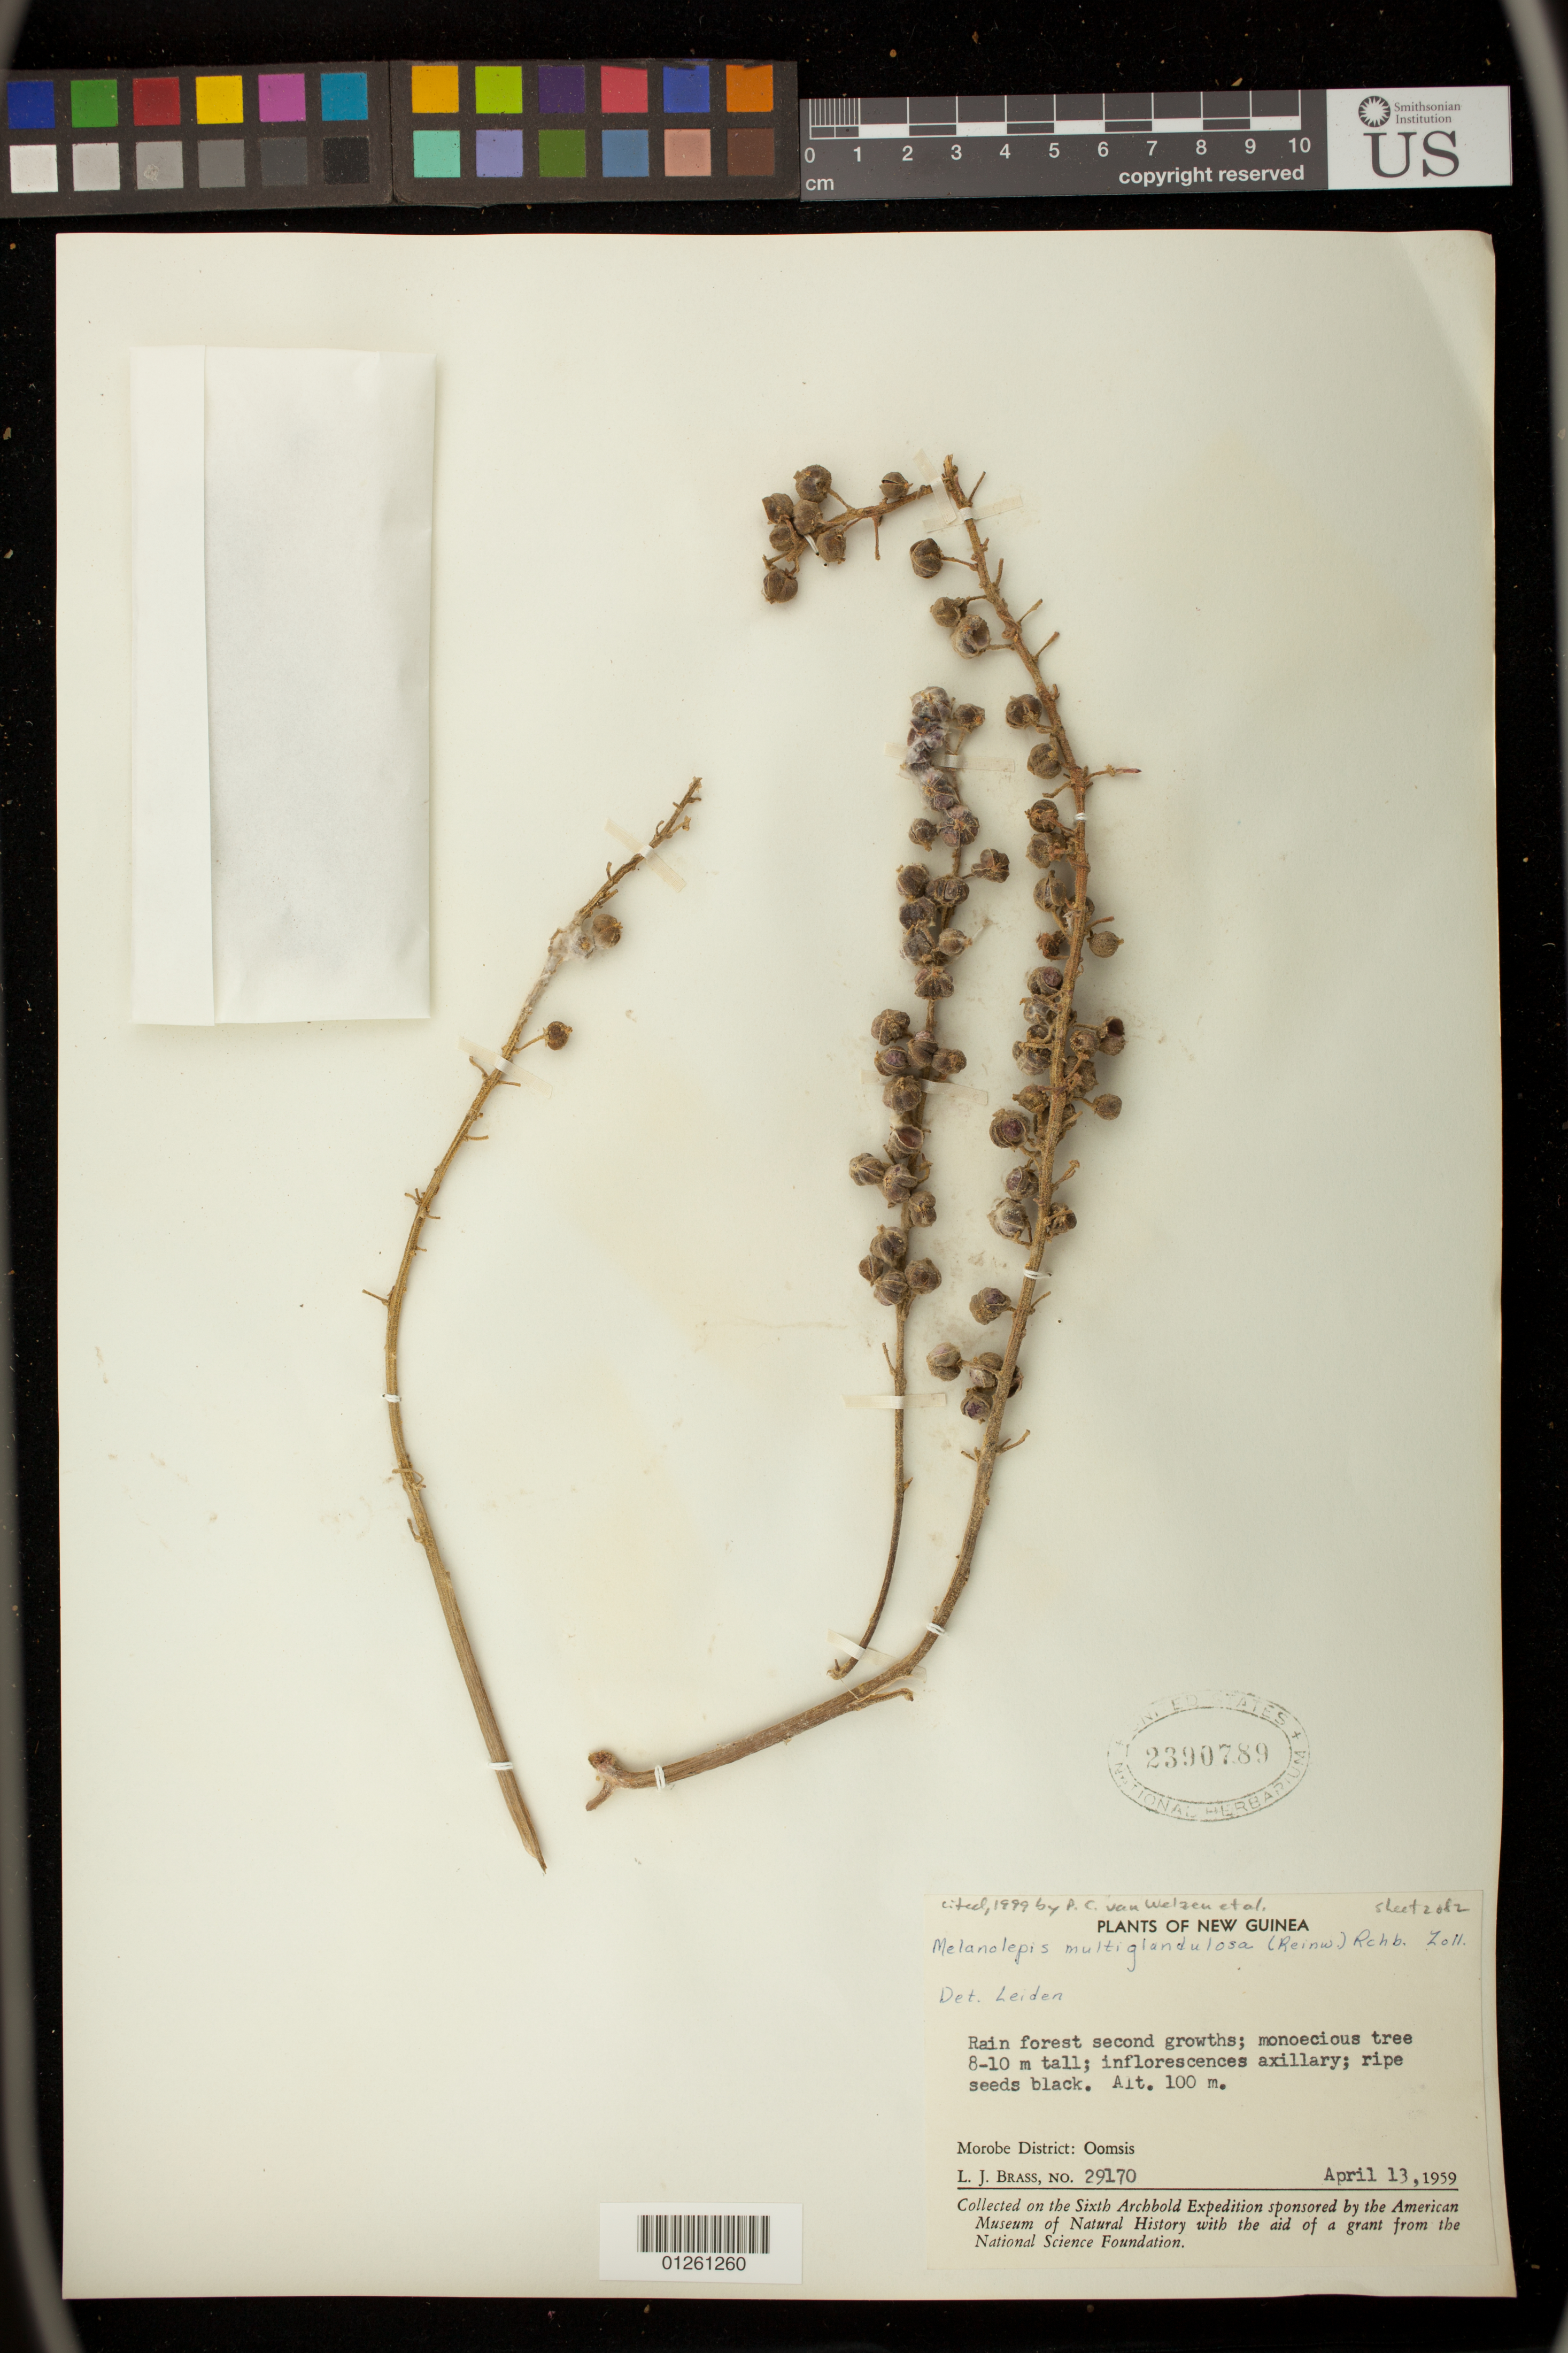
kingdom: Plantae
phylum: Tracheophyta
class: Magnoliopsida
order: Malpighiales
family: Euphorbiaceae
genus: Melanolepis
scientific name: Melanolepis multiglandulosa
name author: (Reinw. ex Blume) Rchb. f. & Zoll.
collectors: L. J. Brass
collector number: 29170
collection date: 1959-04-13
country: Papua New Guinea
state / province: Morobe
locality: Oomsis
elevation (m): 100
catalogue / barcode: US 2390789